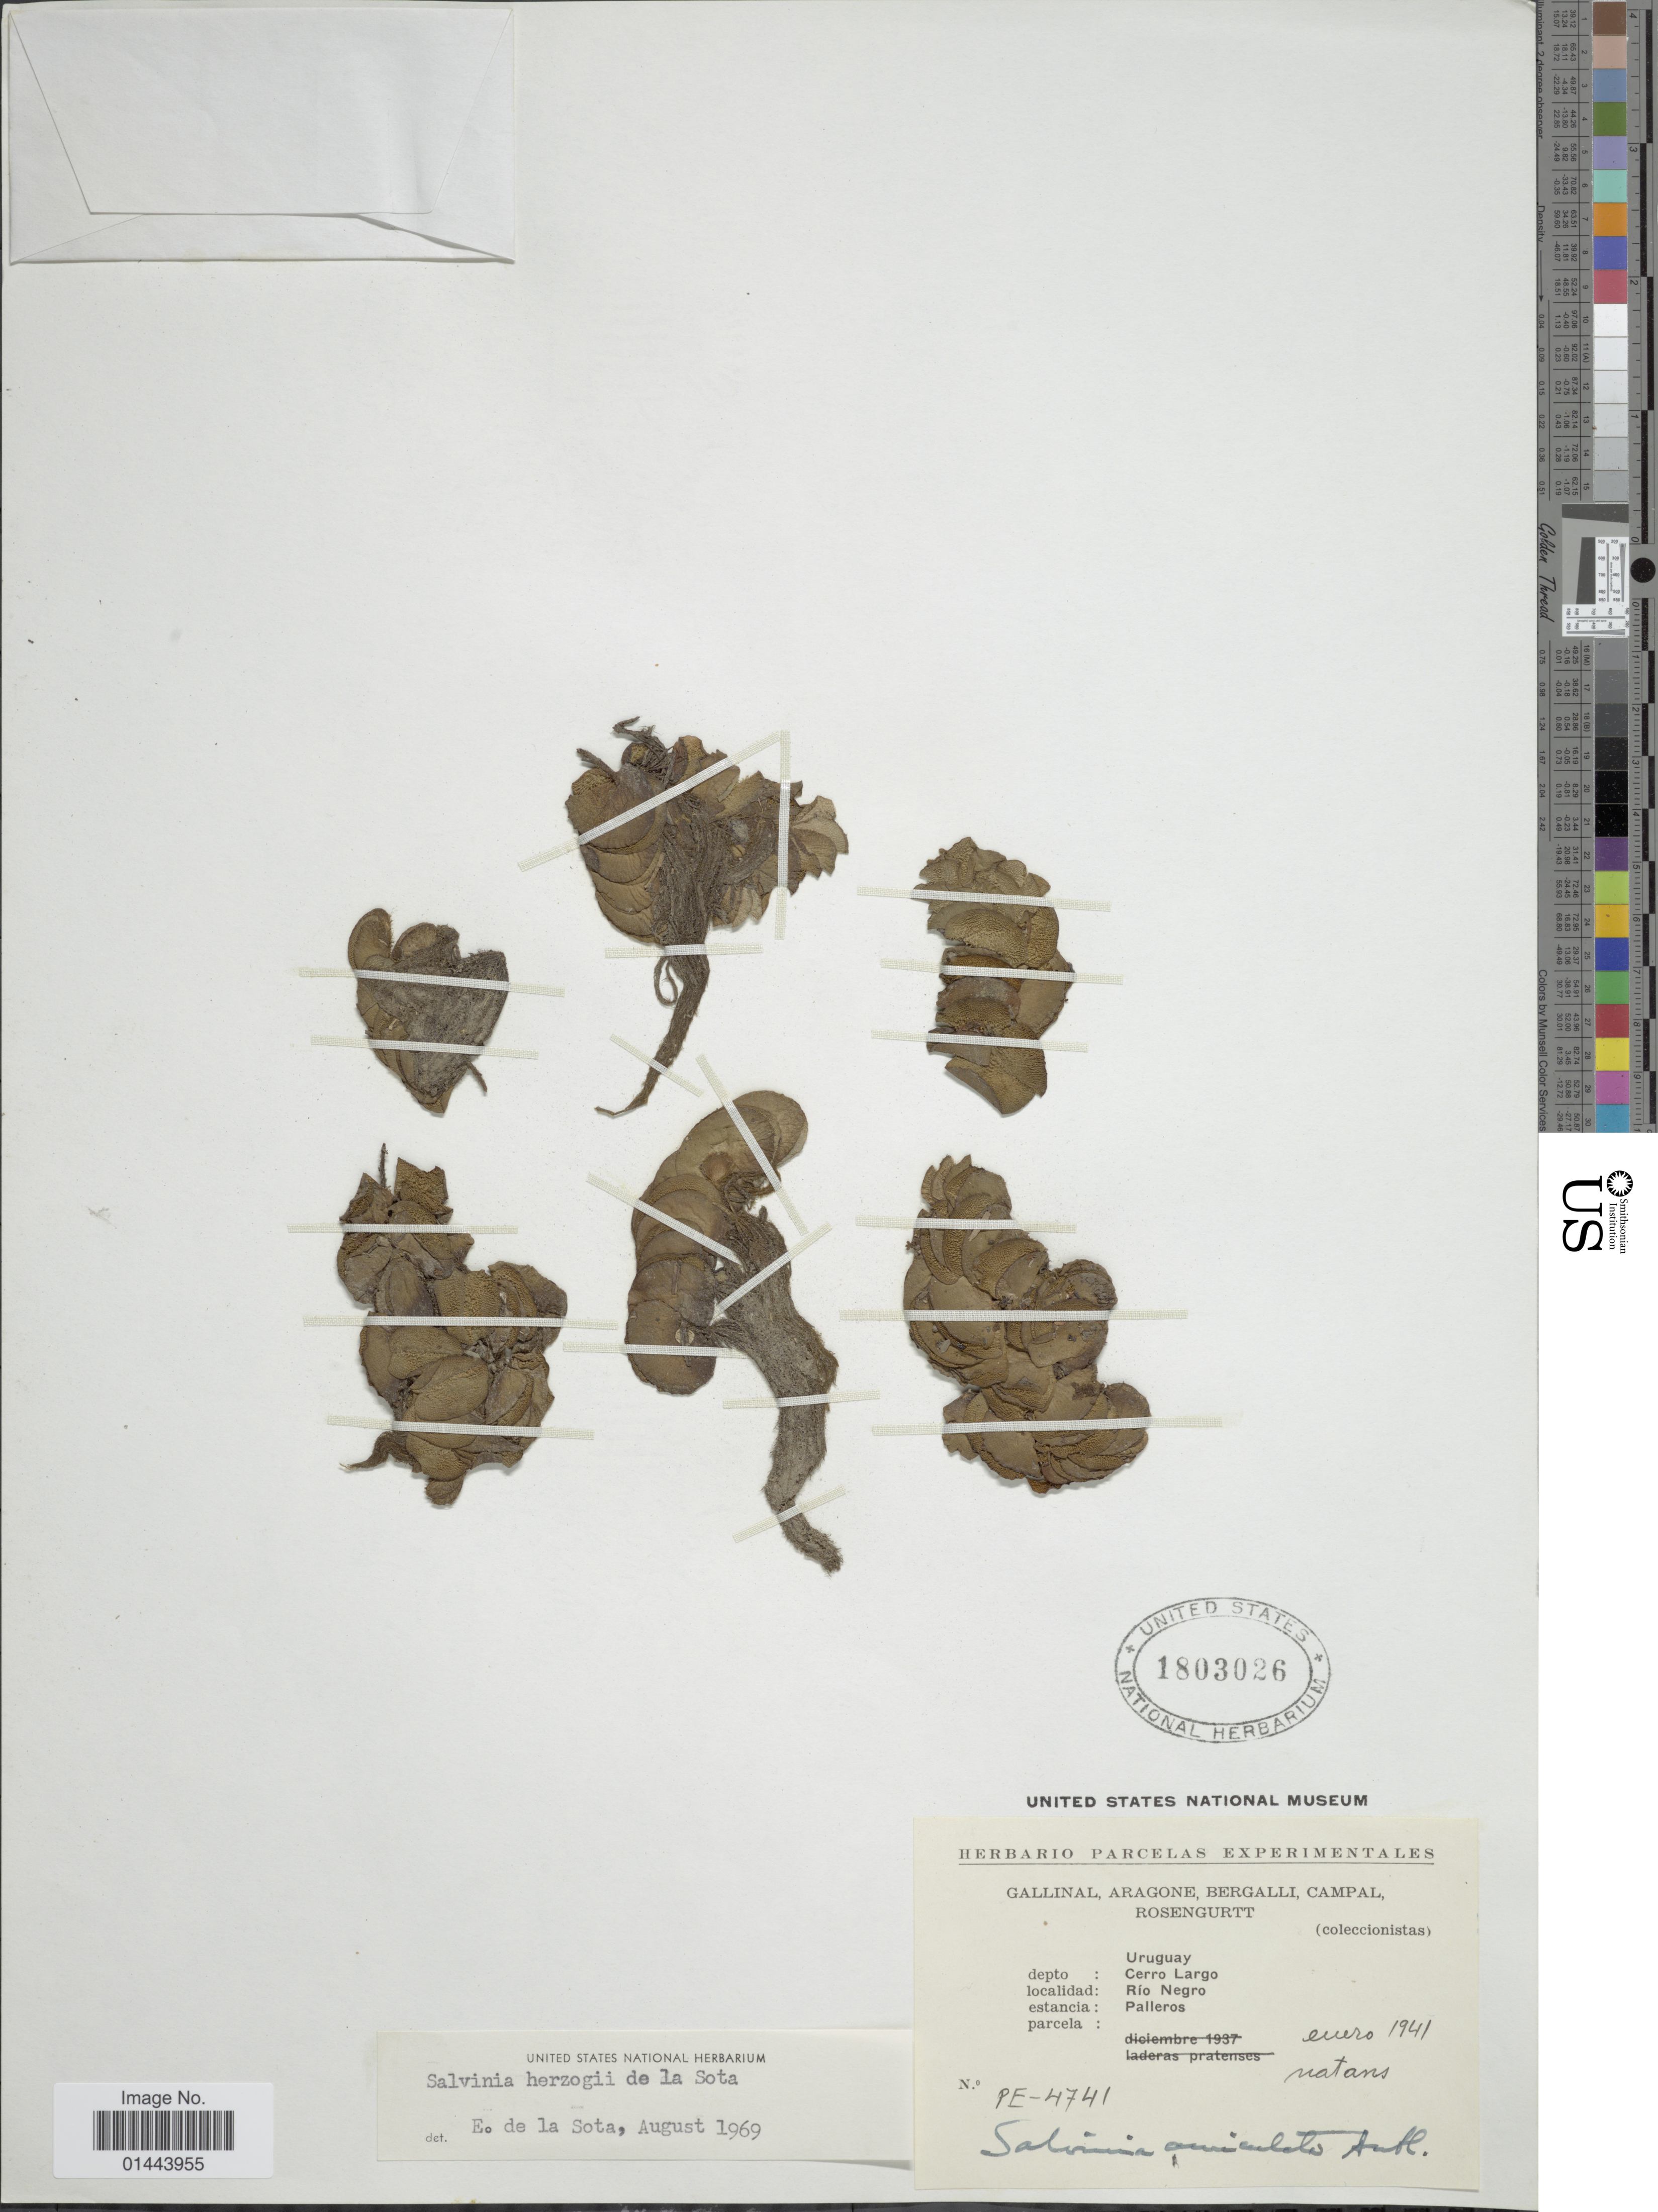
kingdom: Plantae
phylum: Tracheophyta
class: Polypodiopsida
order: Salviniales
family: Salviniaceae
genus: Salvinia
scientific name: Salvinia biloba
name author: Raddi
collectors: -. Gallinal, -- Aragone, -- Bergalli, -- Campal & Rosengurtt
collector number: PE-4741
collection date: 1941-01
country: Uruguay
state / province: Cerro Largo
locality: Río Negro, estancia: Palleros, natans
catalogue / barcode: US 1803026